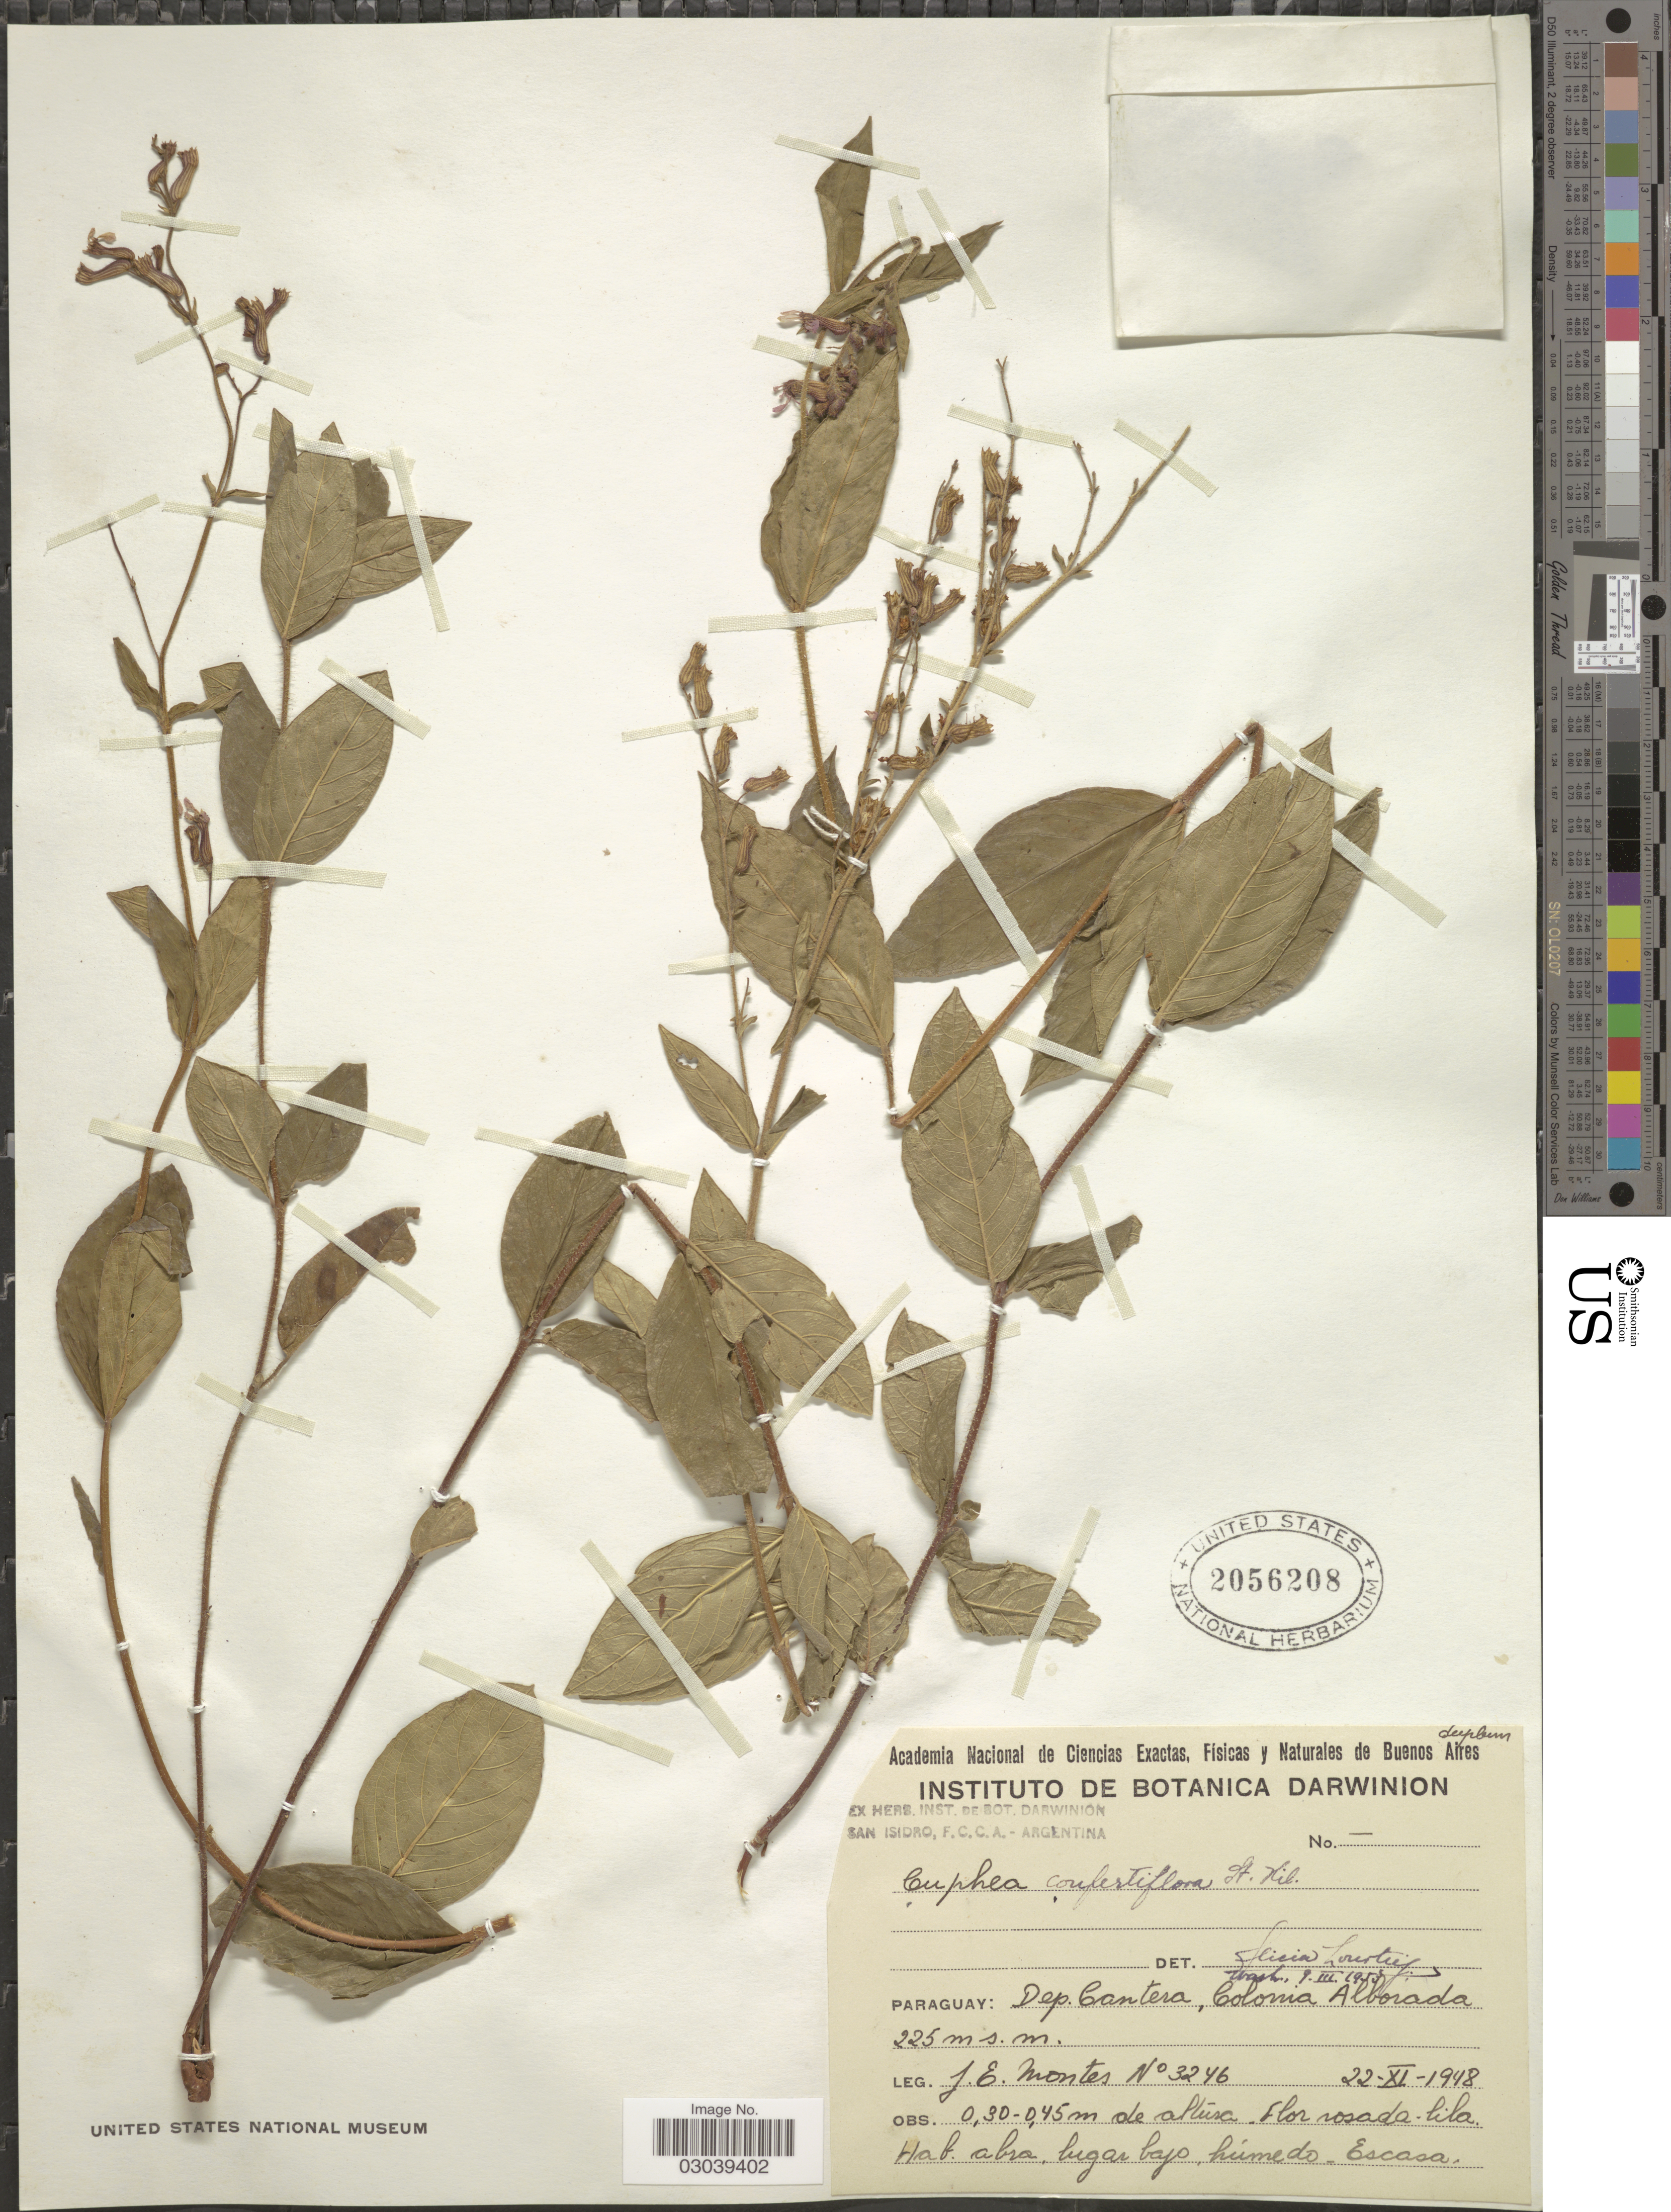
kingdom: Plantae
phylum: Tracheophyta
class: Magnoliopsida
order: Myrtales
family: Lythraceae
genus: Cuphea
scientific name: Cuphea confertiflora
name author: A. St.-Hil.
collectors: J. E. Montes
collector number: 3246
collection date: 1948-11-22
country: Paraguay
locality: Dep. Cantera, Colonia Alborada.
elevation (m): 225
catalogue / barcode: US 2056208